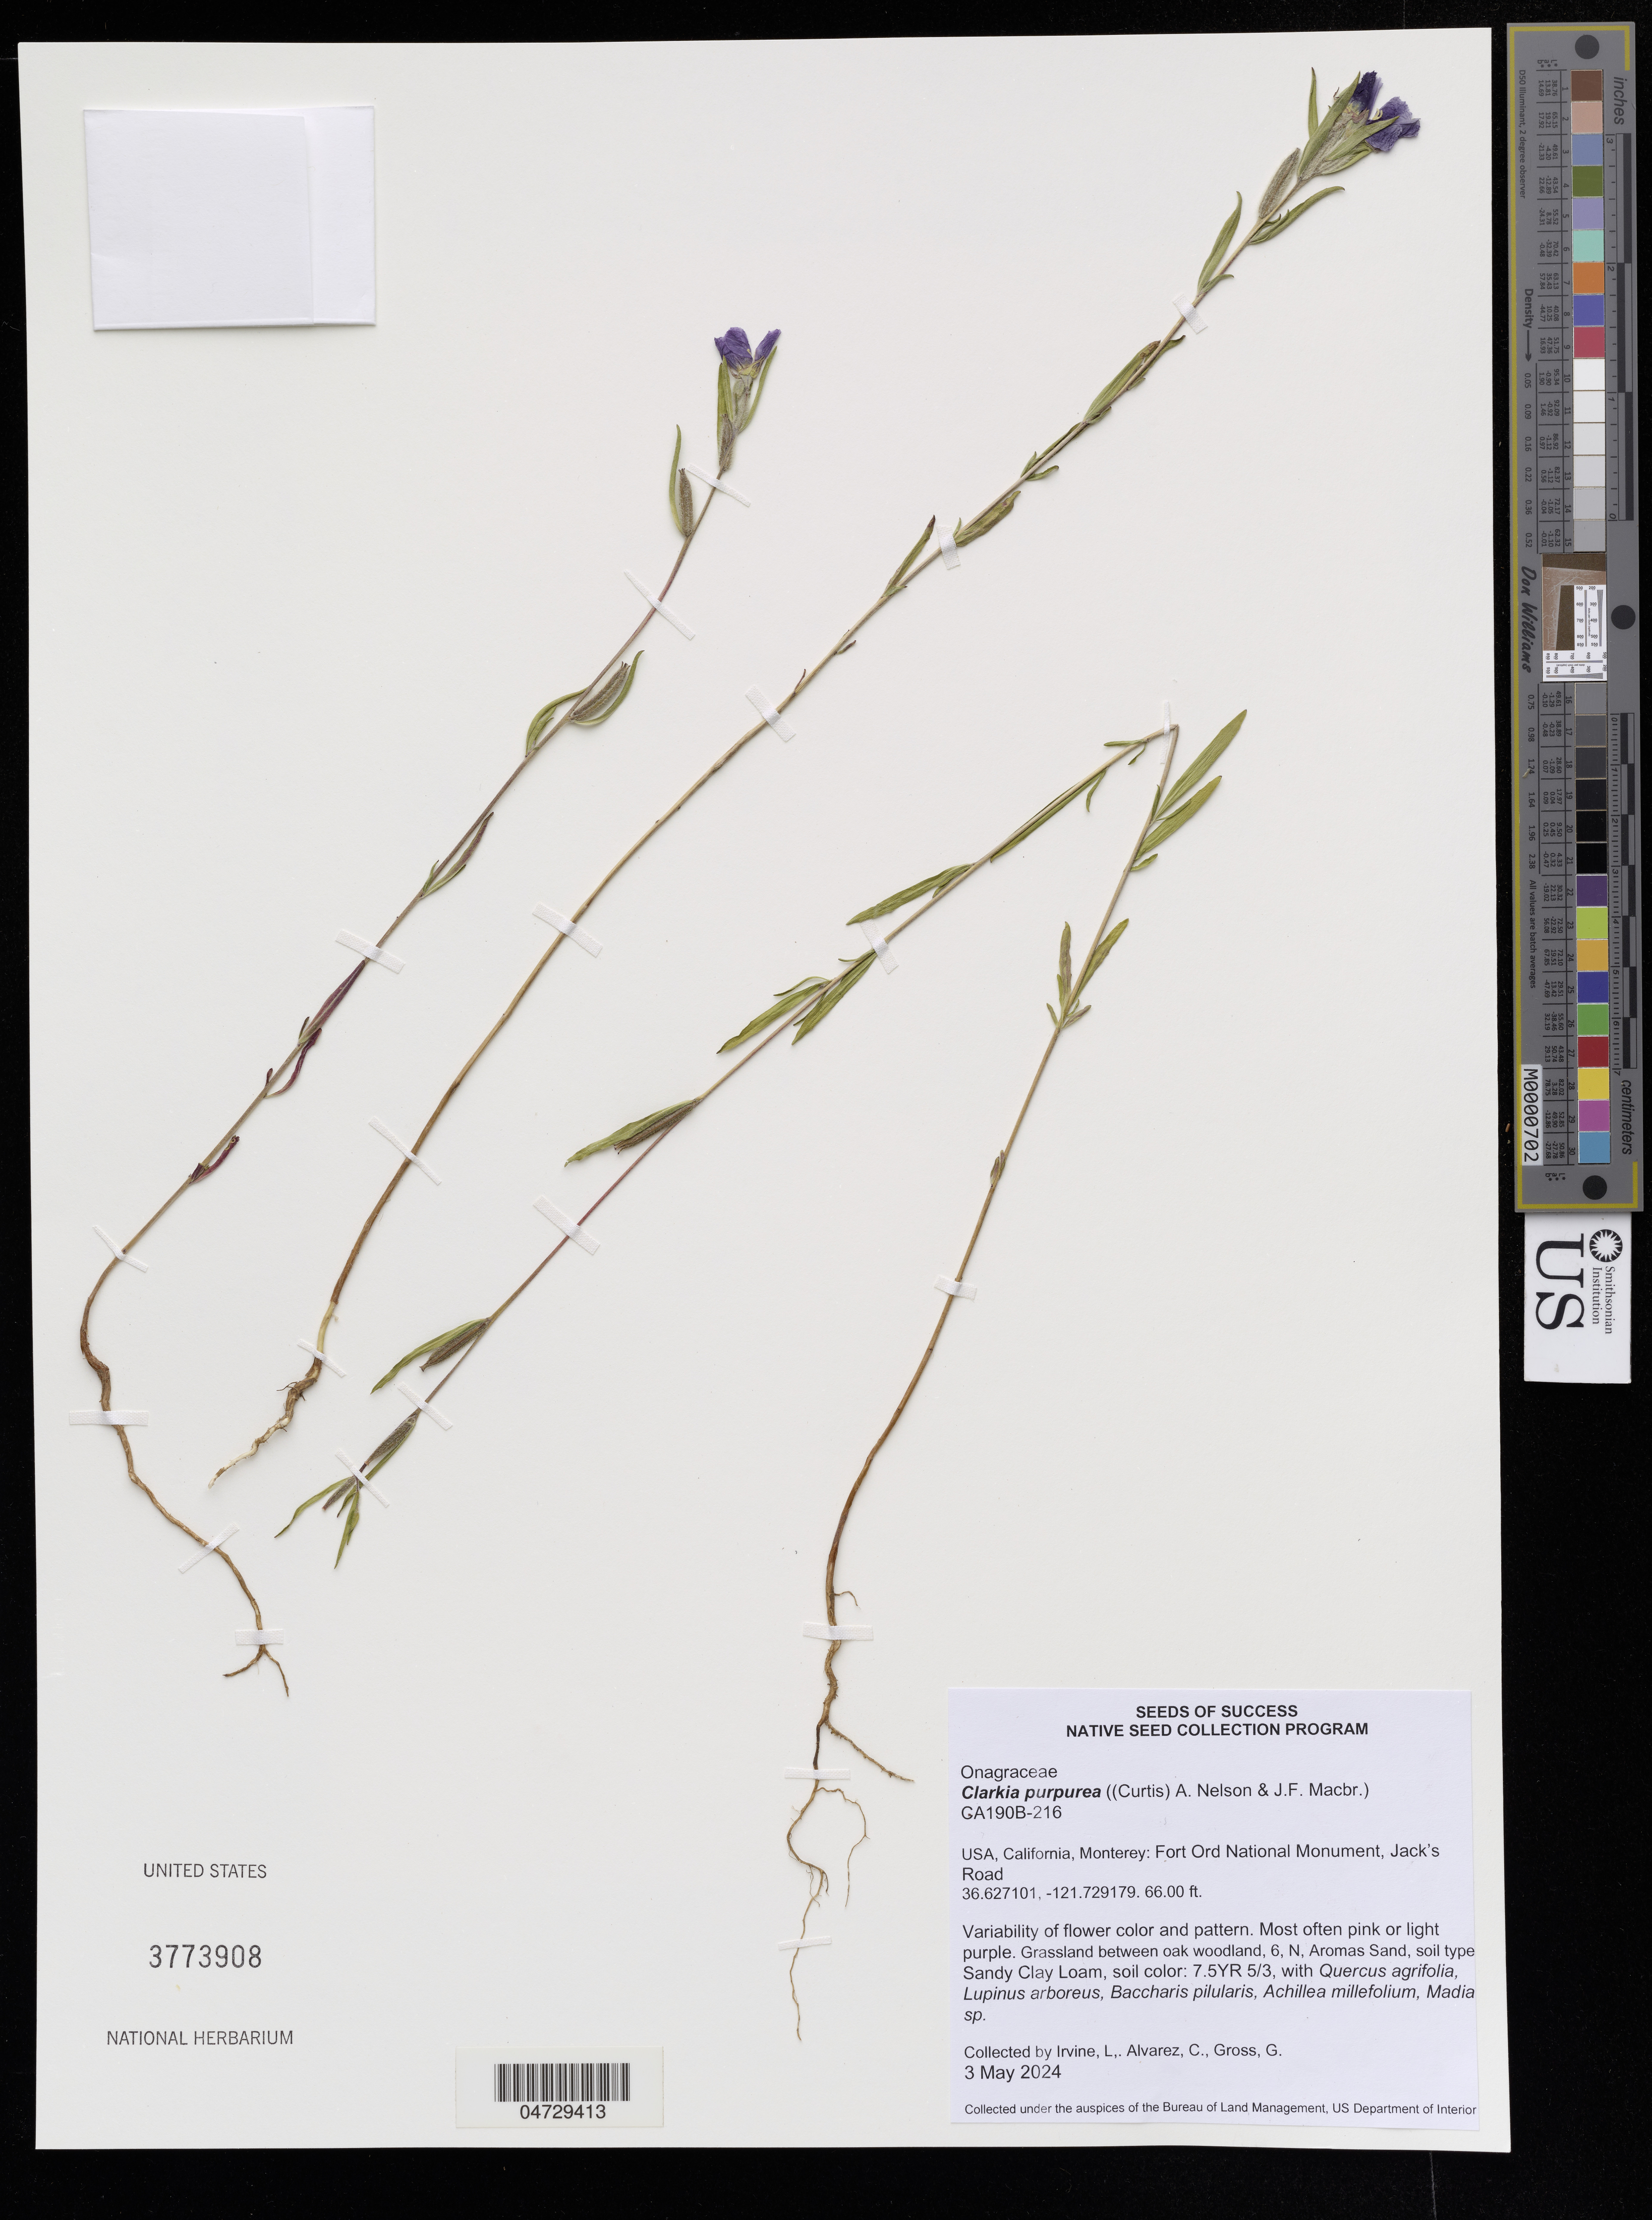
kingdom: Plantae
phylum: Tracheophyta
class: Magnoliopsida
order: Myrtales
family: Onagraceae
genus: Clarkia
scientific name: Clarkia purpurea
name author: (Curtis) A. Nelson & J.F. Macbr.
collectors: L. Irvine, C. Alvarez & G. Gross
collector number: CA190B-216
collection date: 2024-05-03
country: United States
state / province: California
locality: USA, California, Monterey: Fort Ord National Monument, Jack's Road.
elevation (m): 20.12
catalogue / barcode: US 3773908